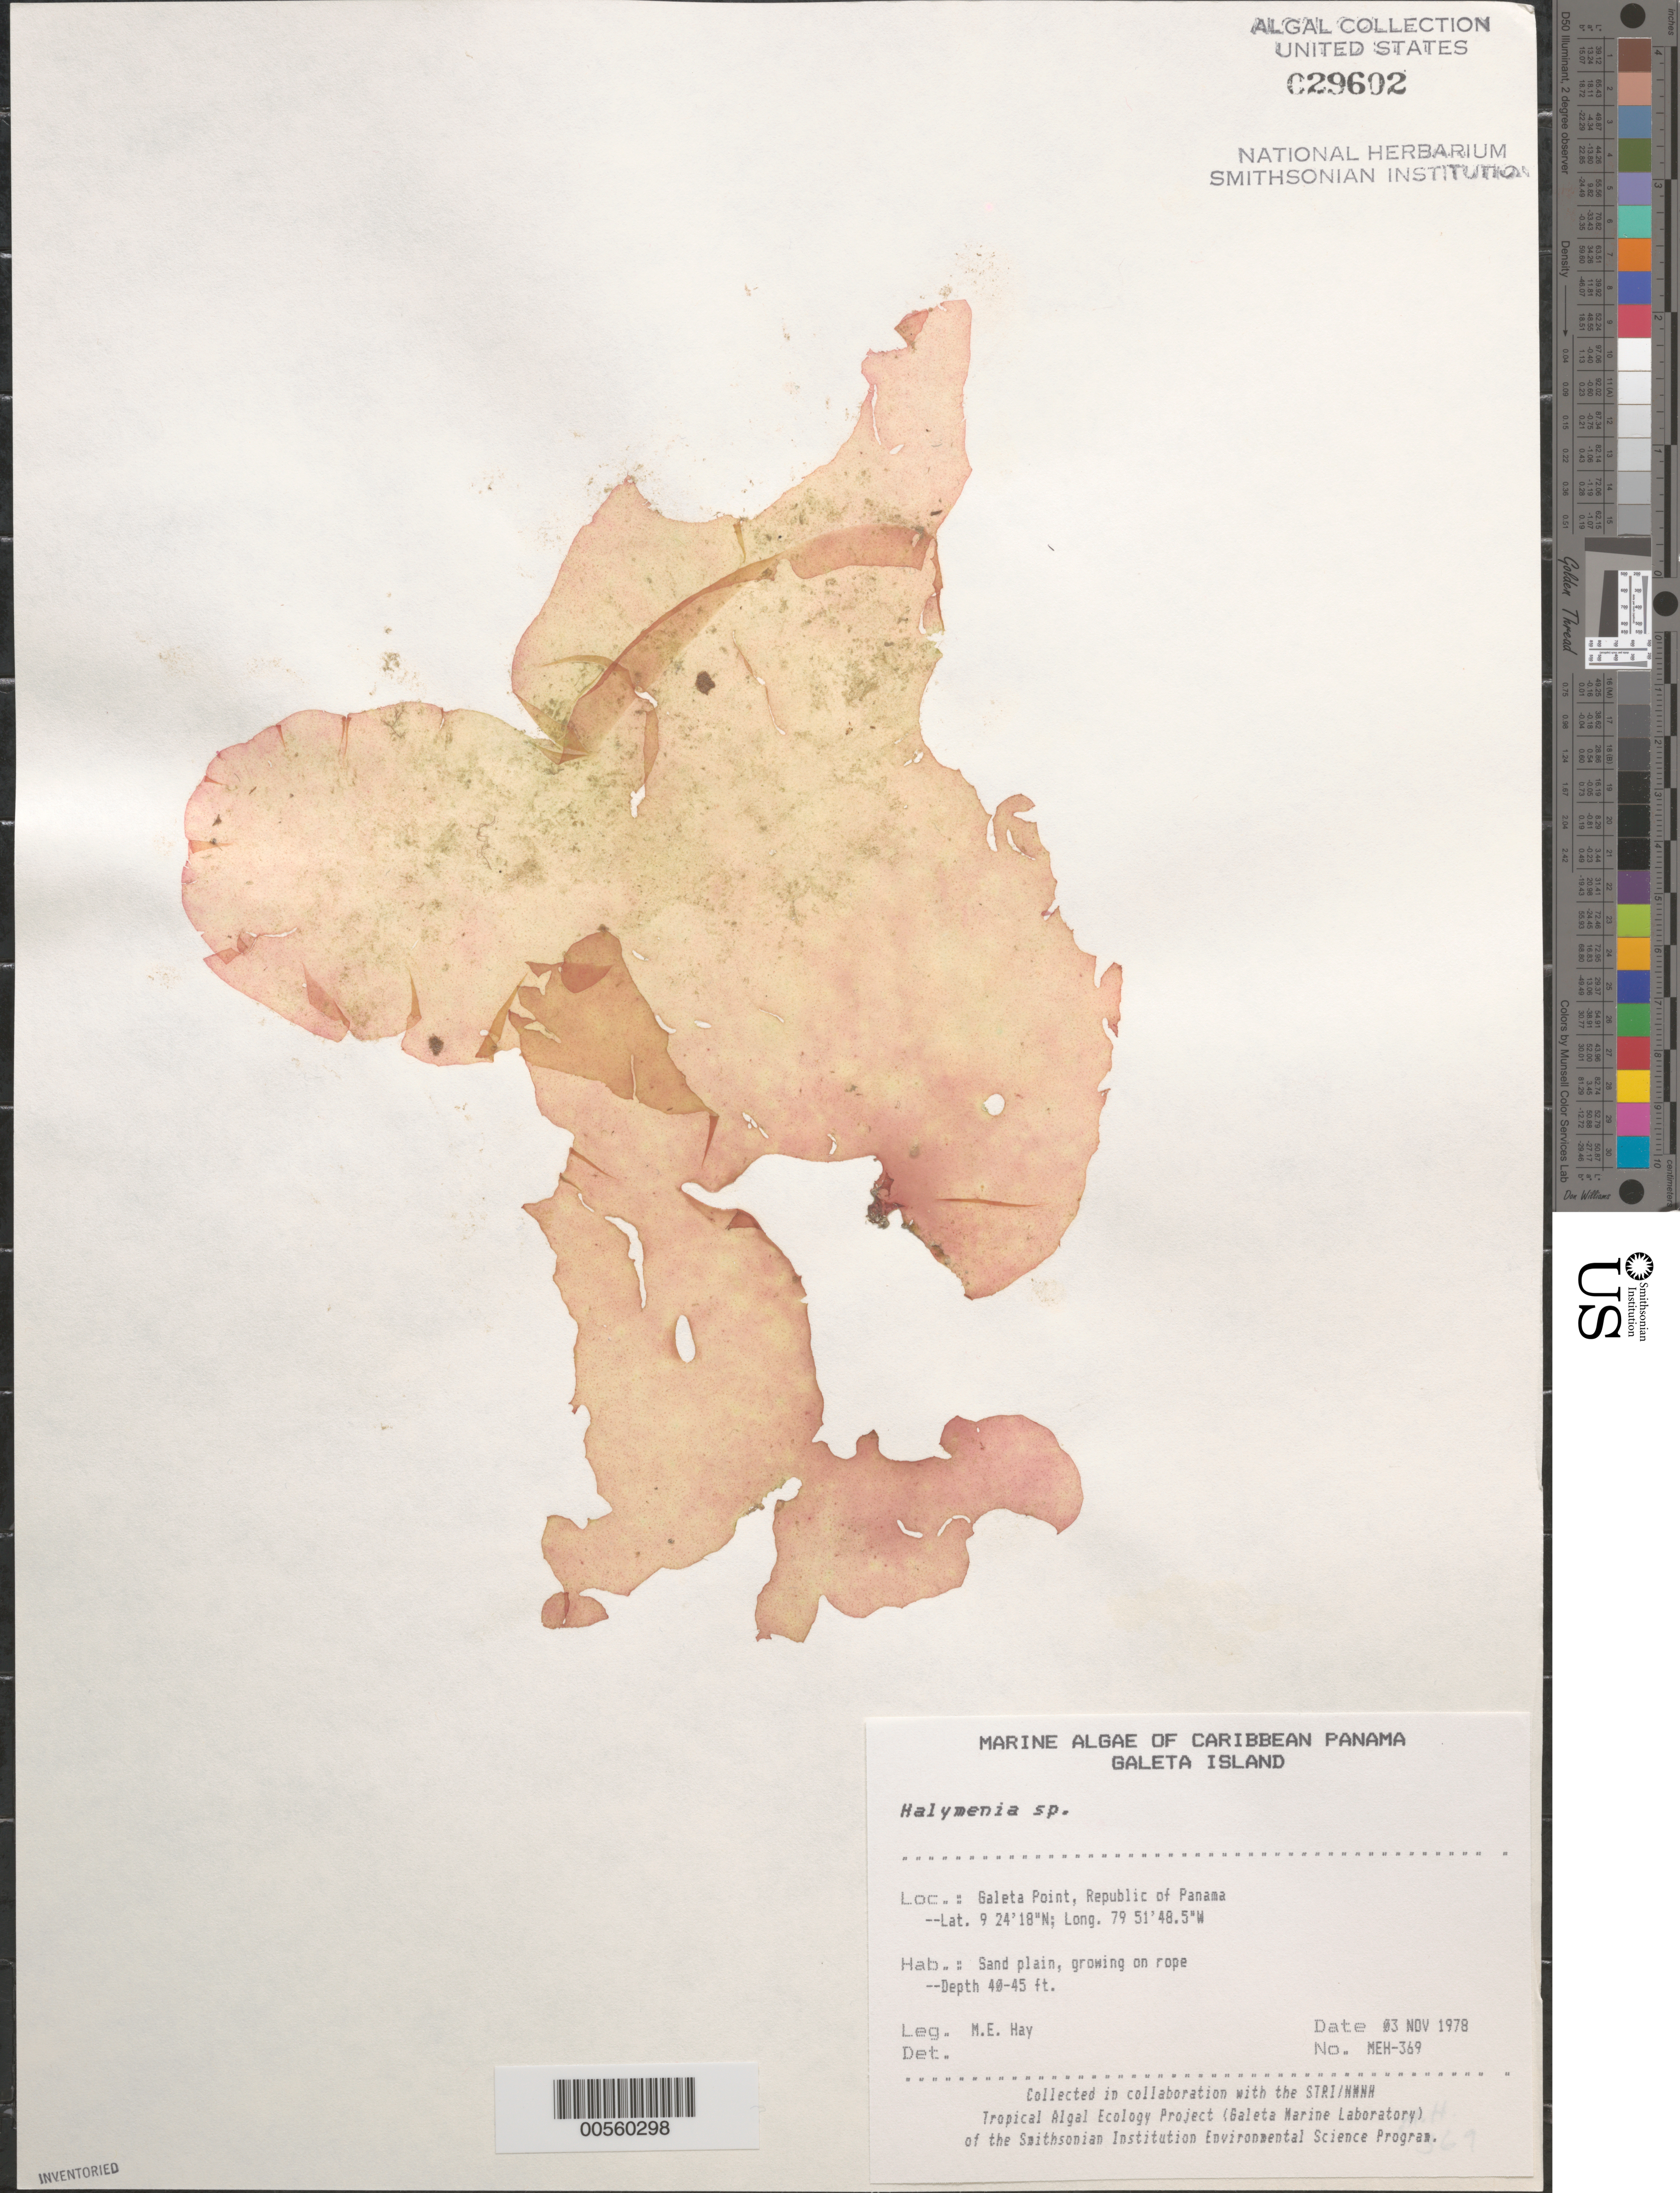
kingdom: Plantae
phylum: Rhodophyta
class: Florideophyceae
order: Halymeniales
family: Halymeniaceae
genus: Halymenia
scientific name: Halymenia sp.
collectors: M. E. Hay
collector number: MEH-369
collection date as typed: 03 Nov 1978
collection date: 1978-11-03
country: Panama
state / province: Colón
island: Galeta Island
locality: Galeta Point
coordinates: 9 24' 18" N, 79 51' 48.5" W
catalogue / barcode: US 29602